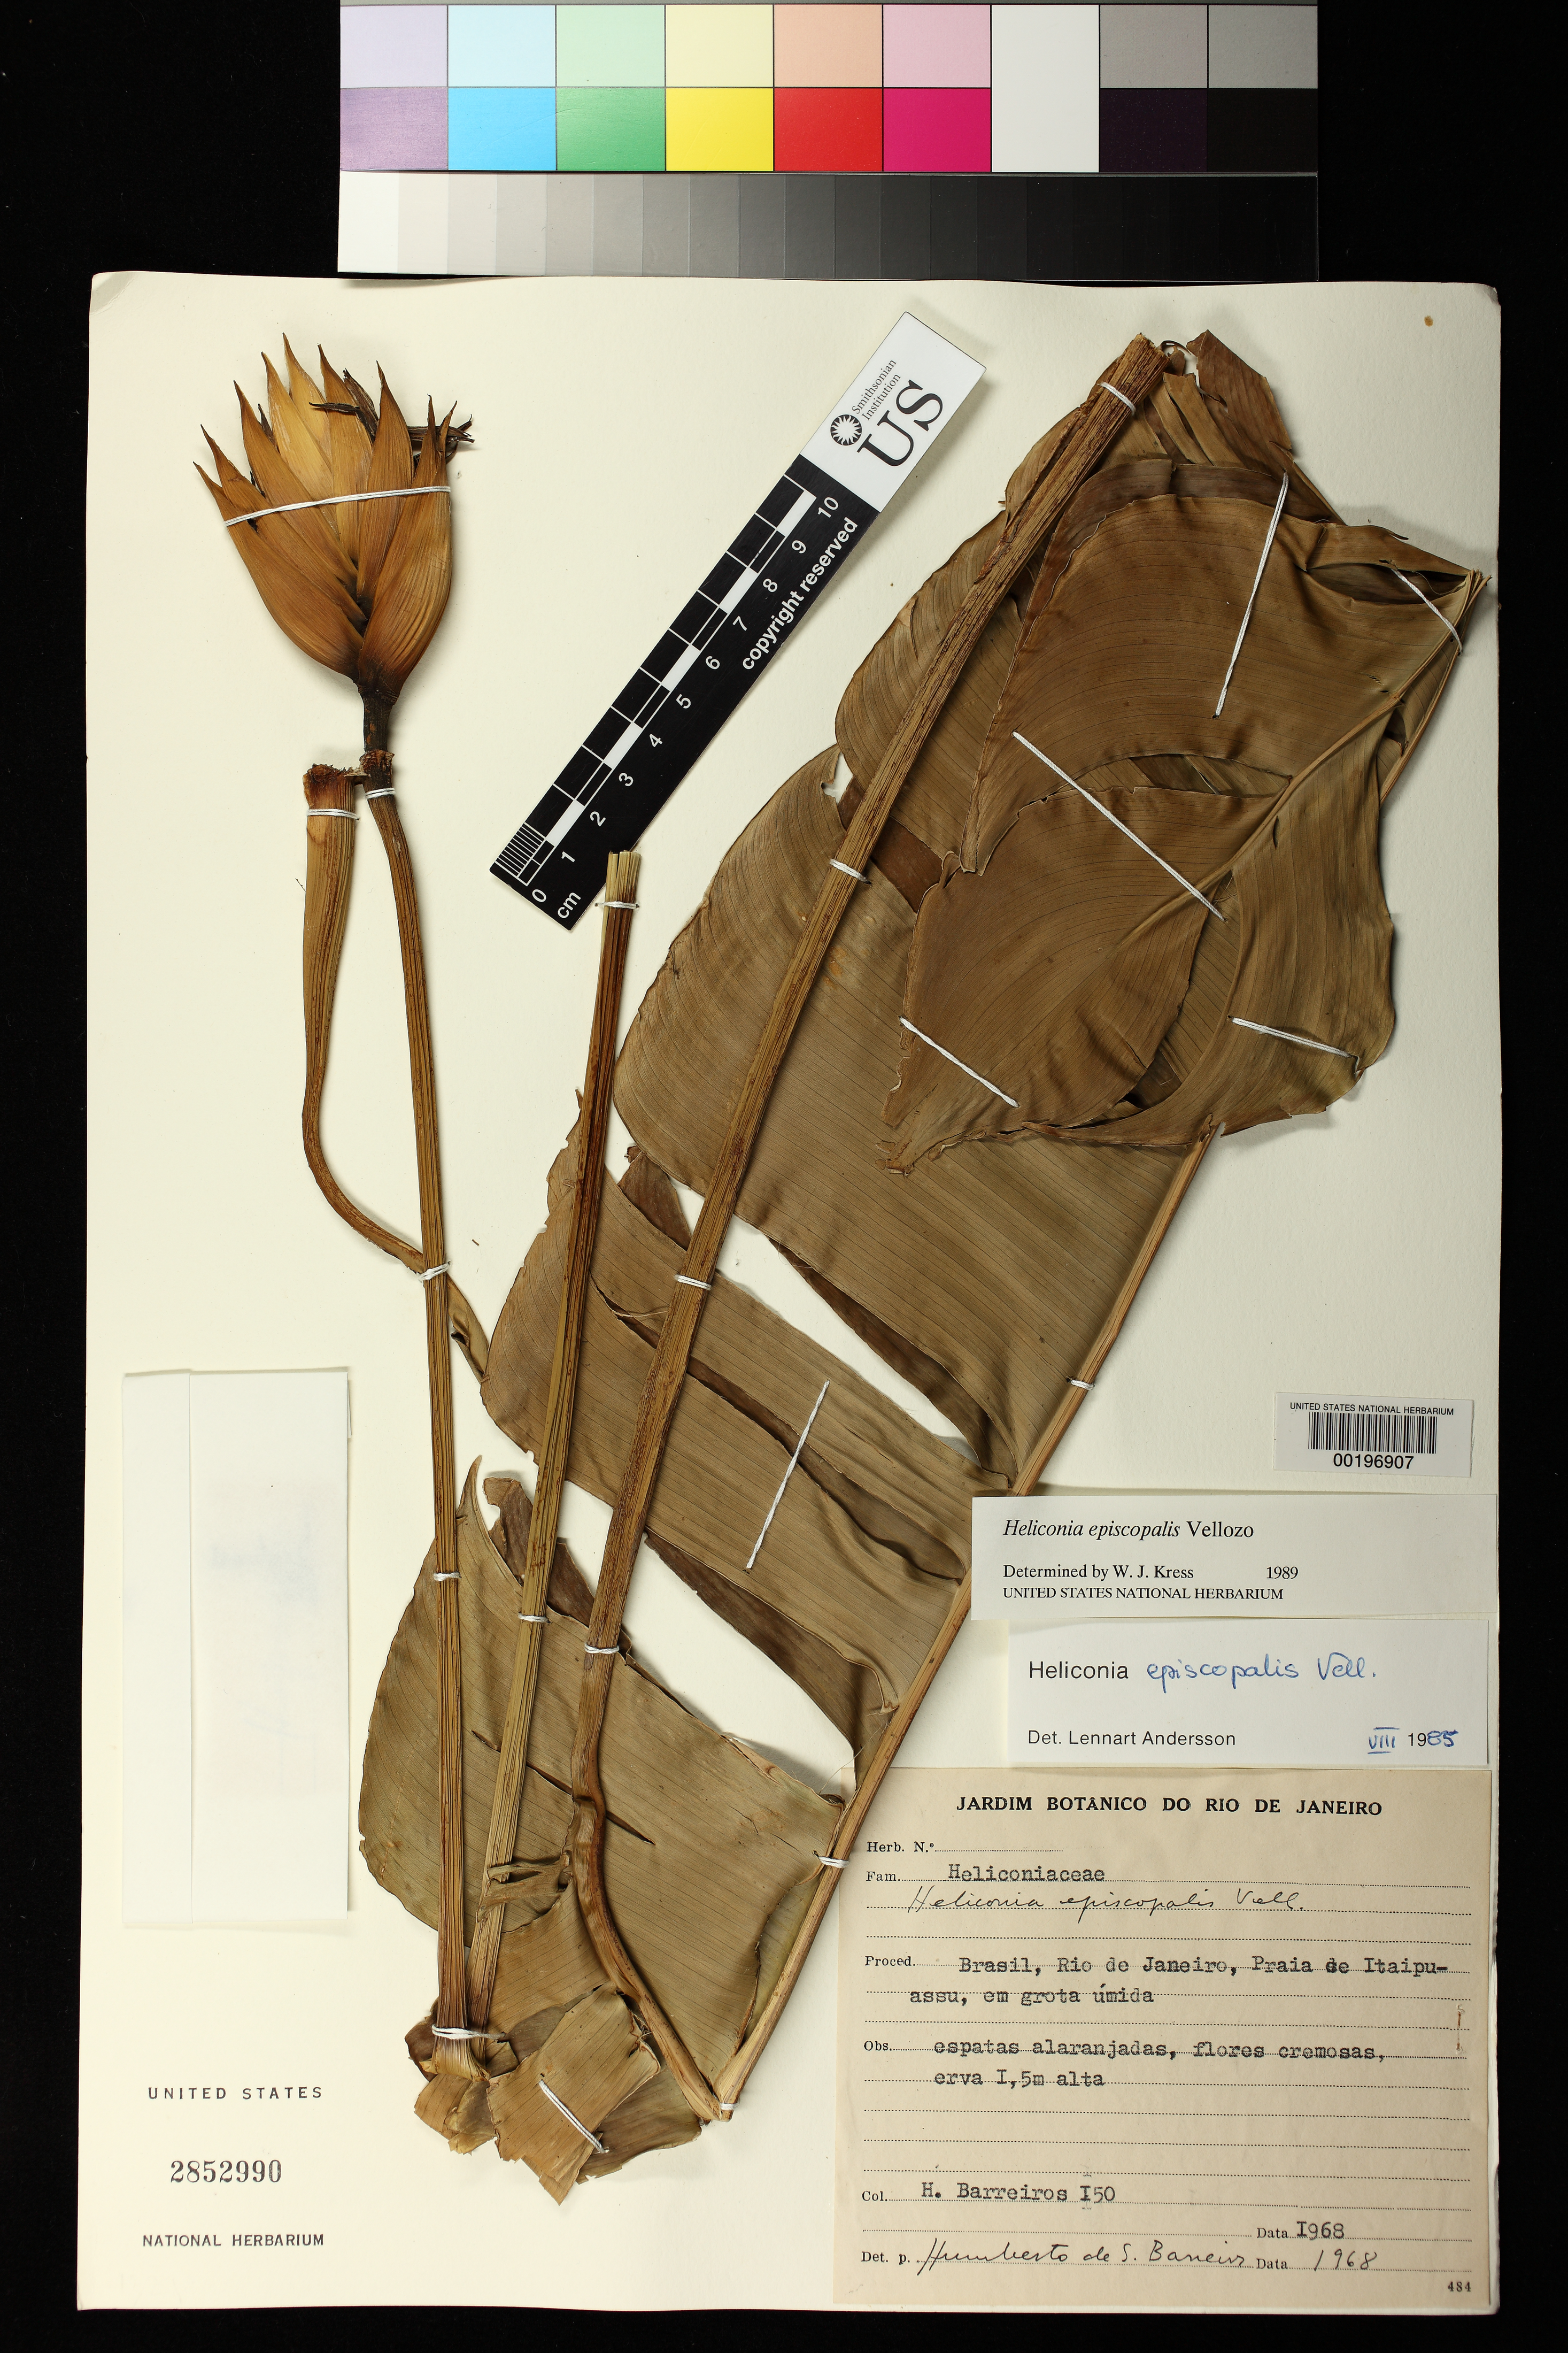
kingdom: Plantae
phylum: Tracheophyta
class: Liliopsida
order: Zingiberales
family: Heliconiaceae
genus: Heliconia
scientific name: Heliconia episcopalis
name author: Vell.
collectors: H. S. de Barreiros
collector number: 150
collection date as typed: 1968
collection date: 1968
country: Brazil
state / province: Rio de Janeiro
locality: Praia de itaipuassu, em grota umida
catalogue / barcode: US 2852990